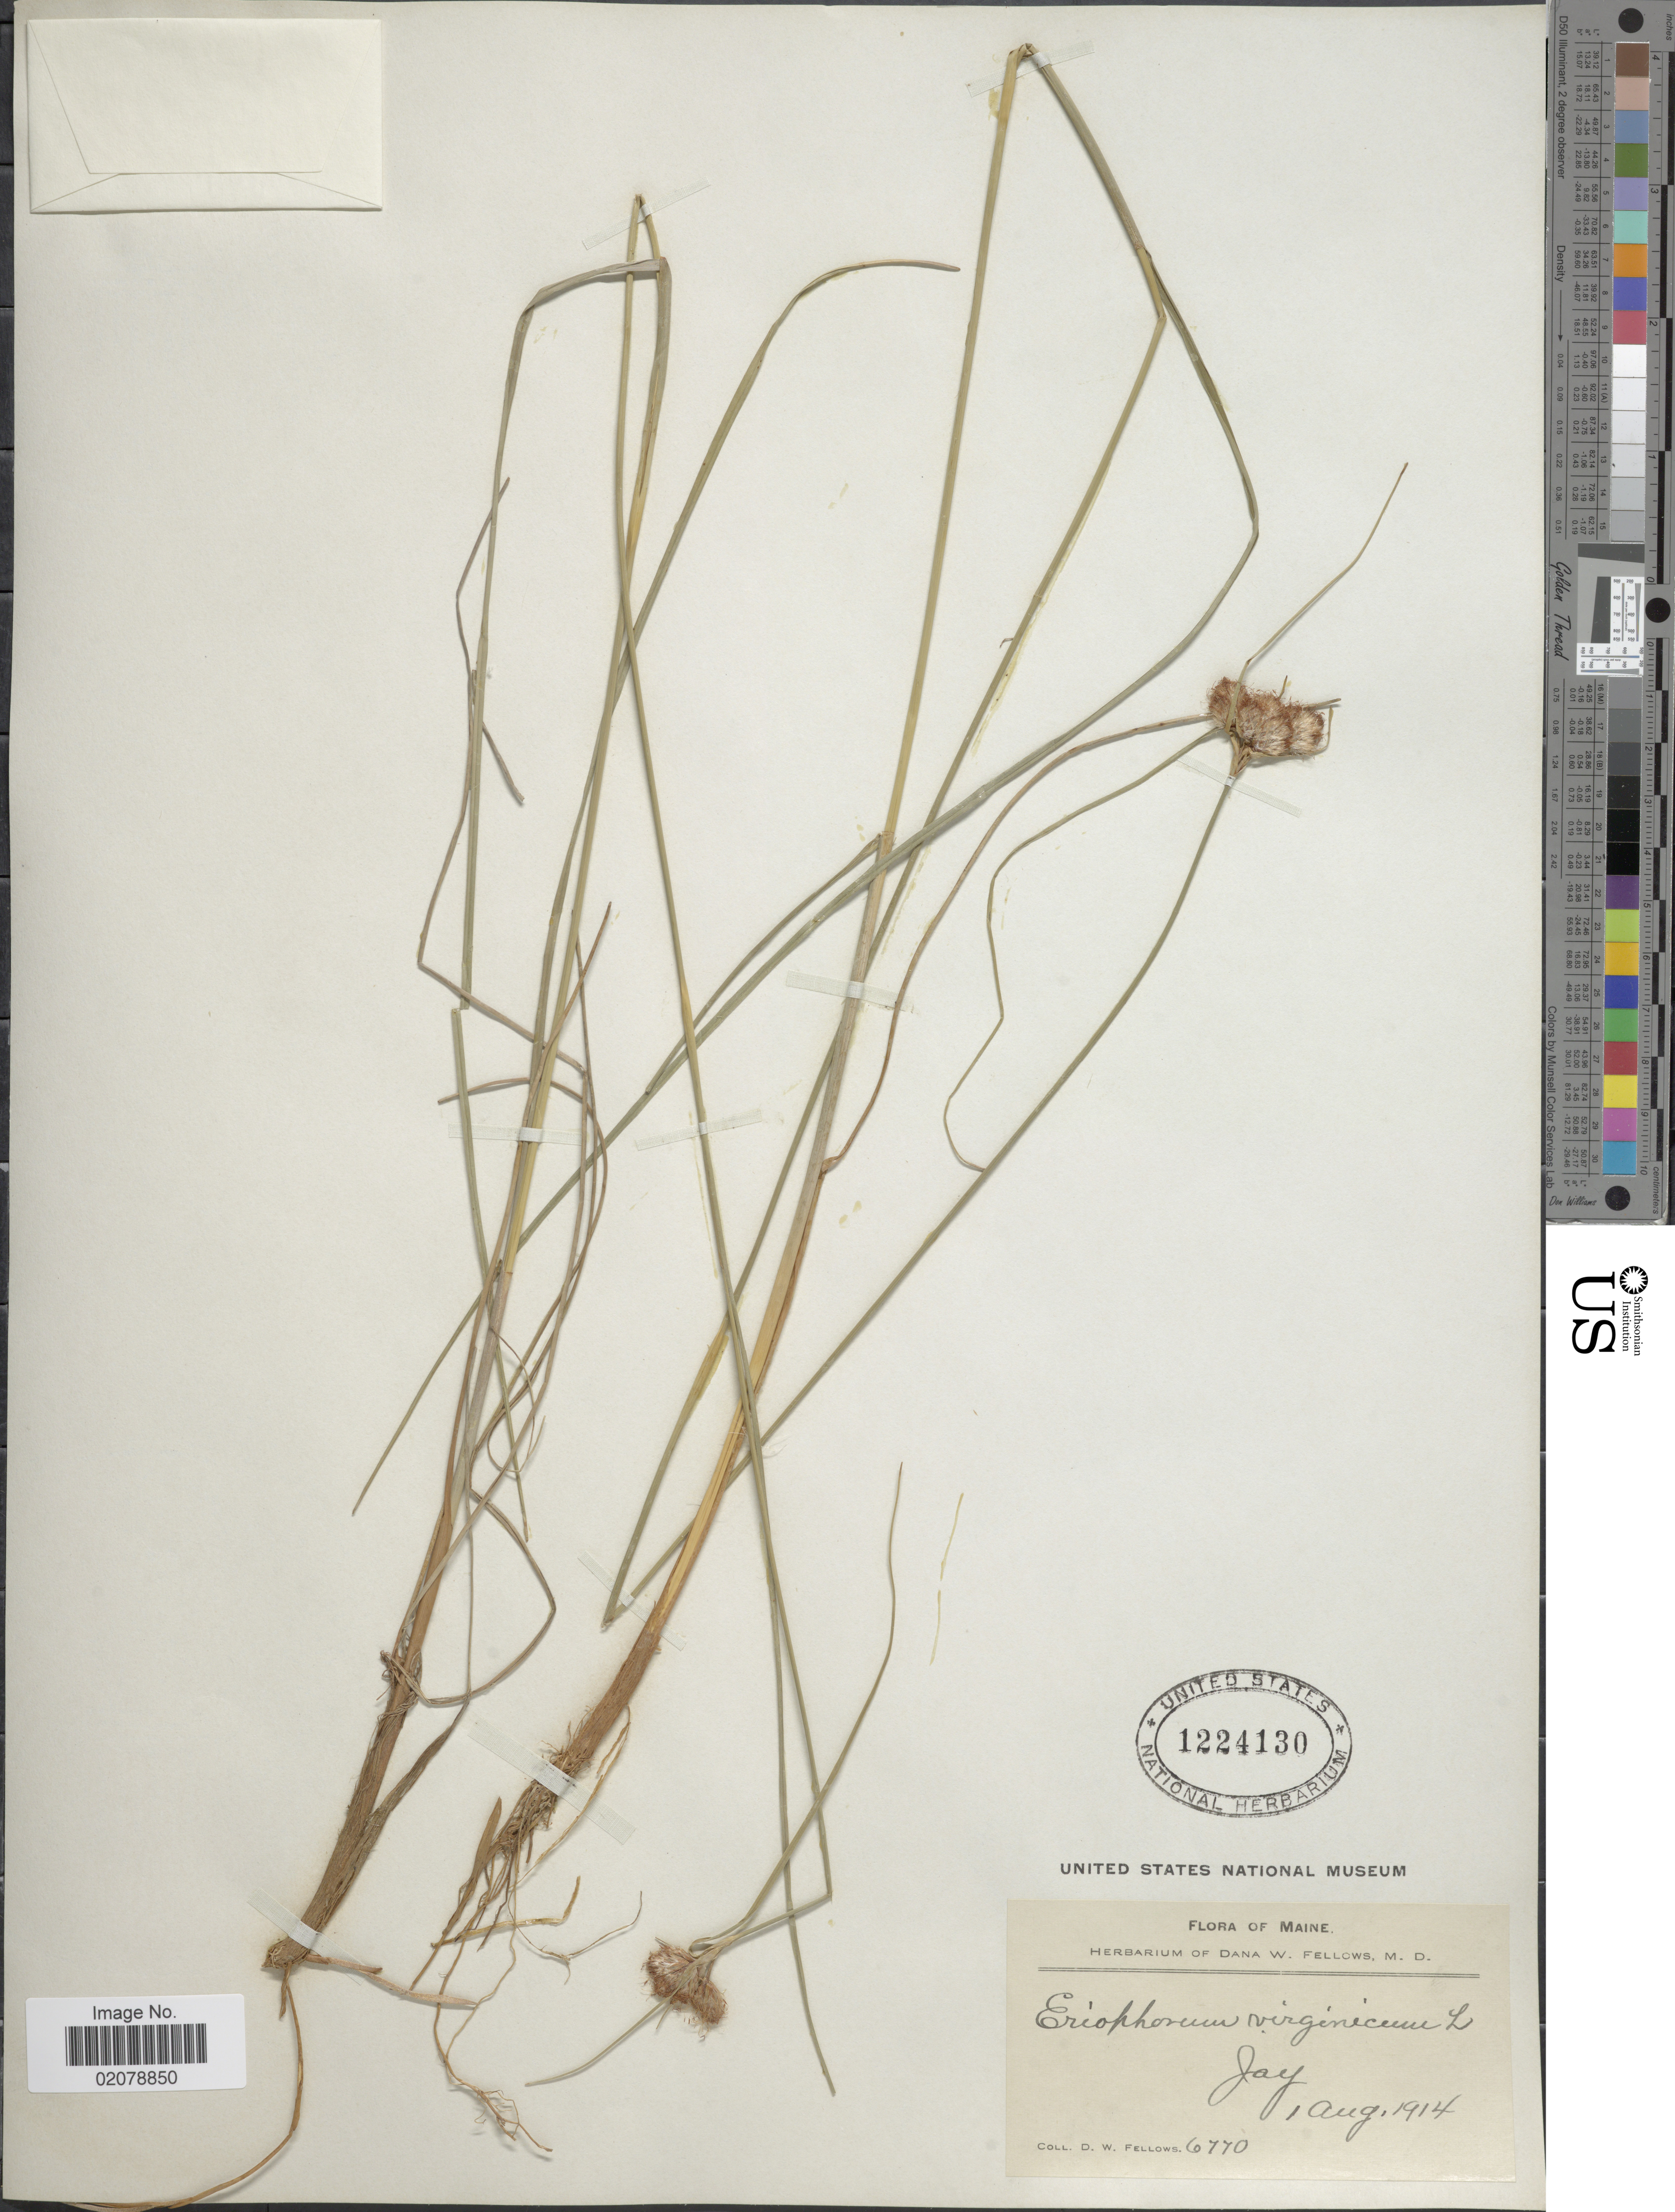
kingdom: Plantae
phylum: Tracheophyta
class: Liliopsida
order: Poales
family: Cyperaceae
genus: Eriophorum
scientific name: Eriophorum virginicum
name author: L.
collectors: D. W. Fellows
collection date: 1914-08-01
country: United States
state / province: Maine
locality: Jay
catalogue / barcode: US 1224130